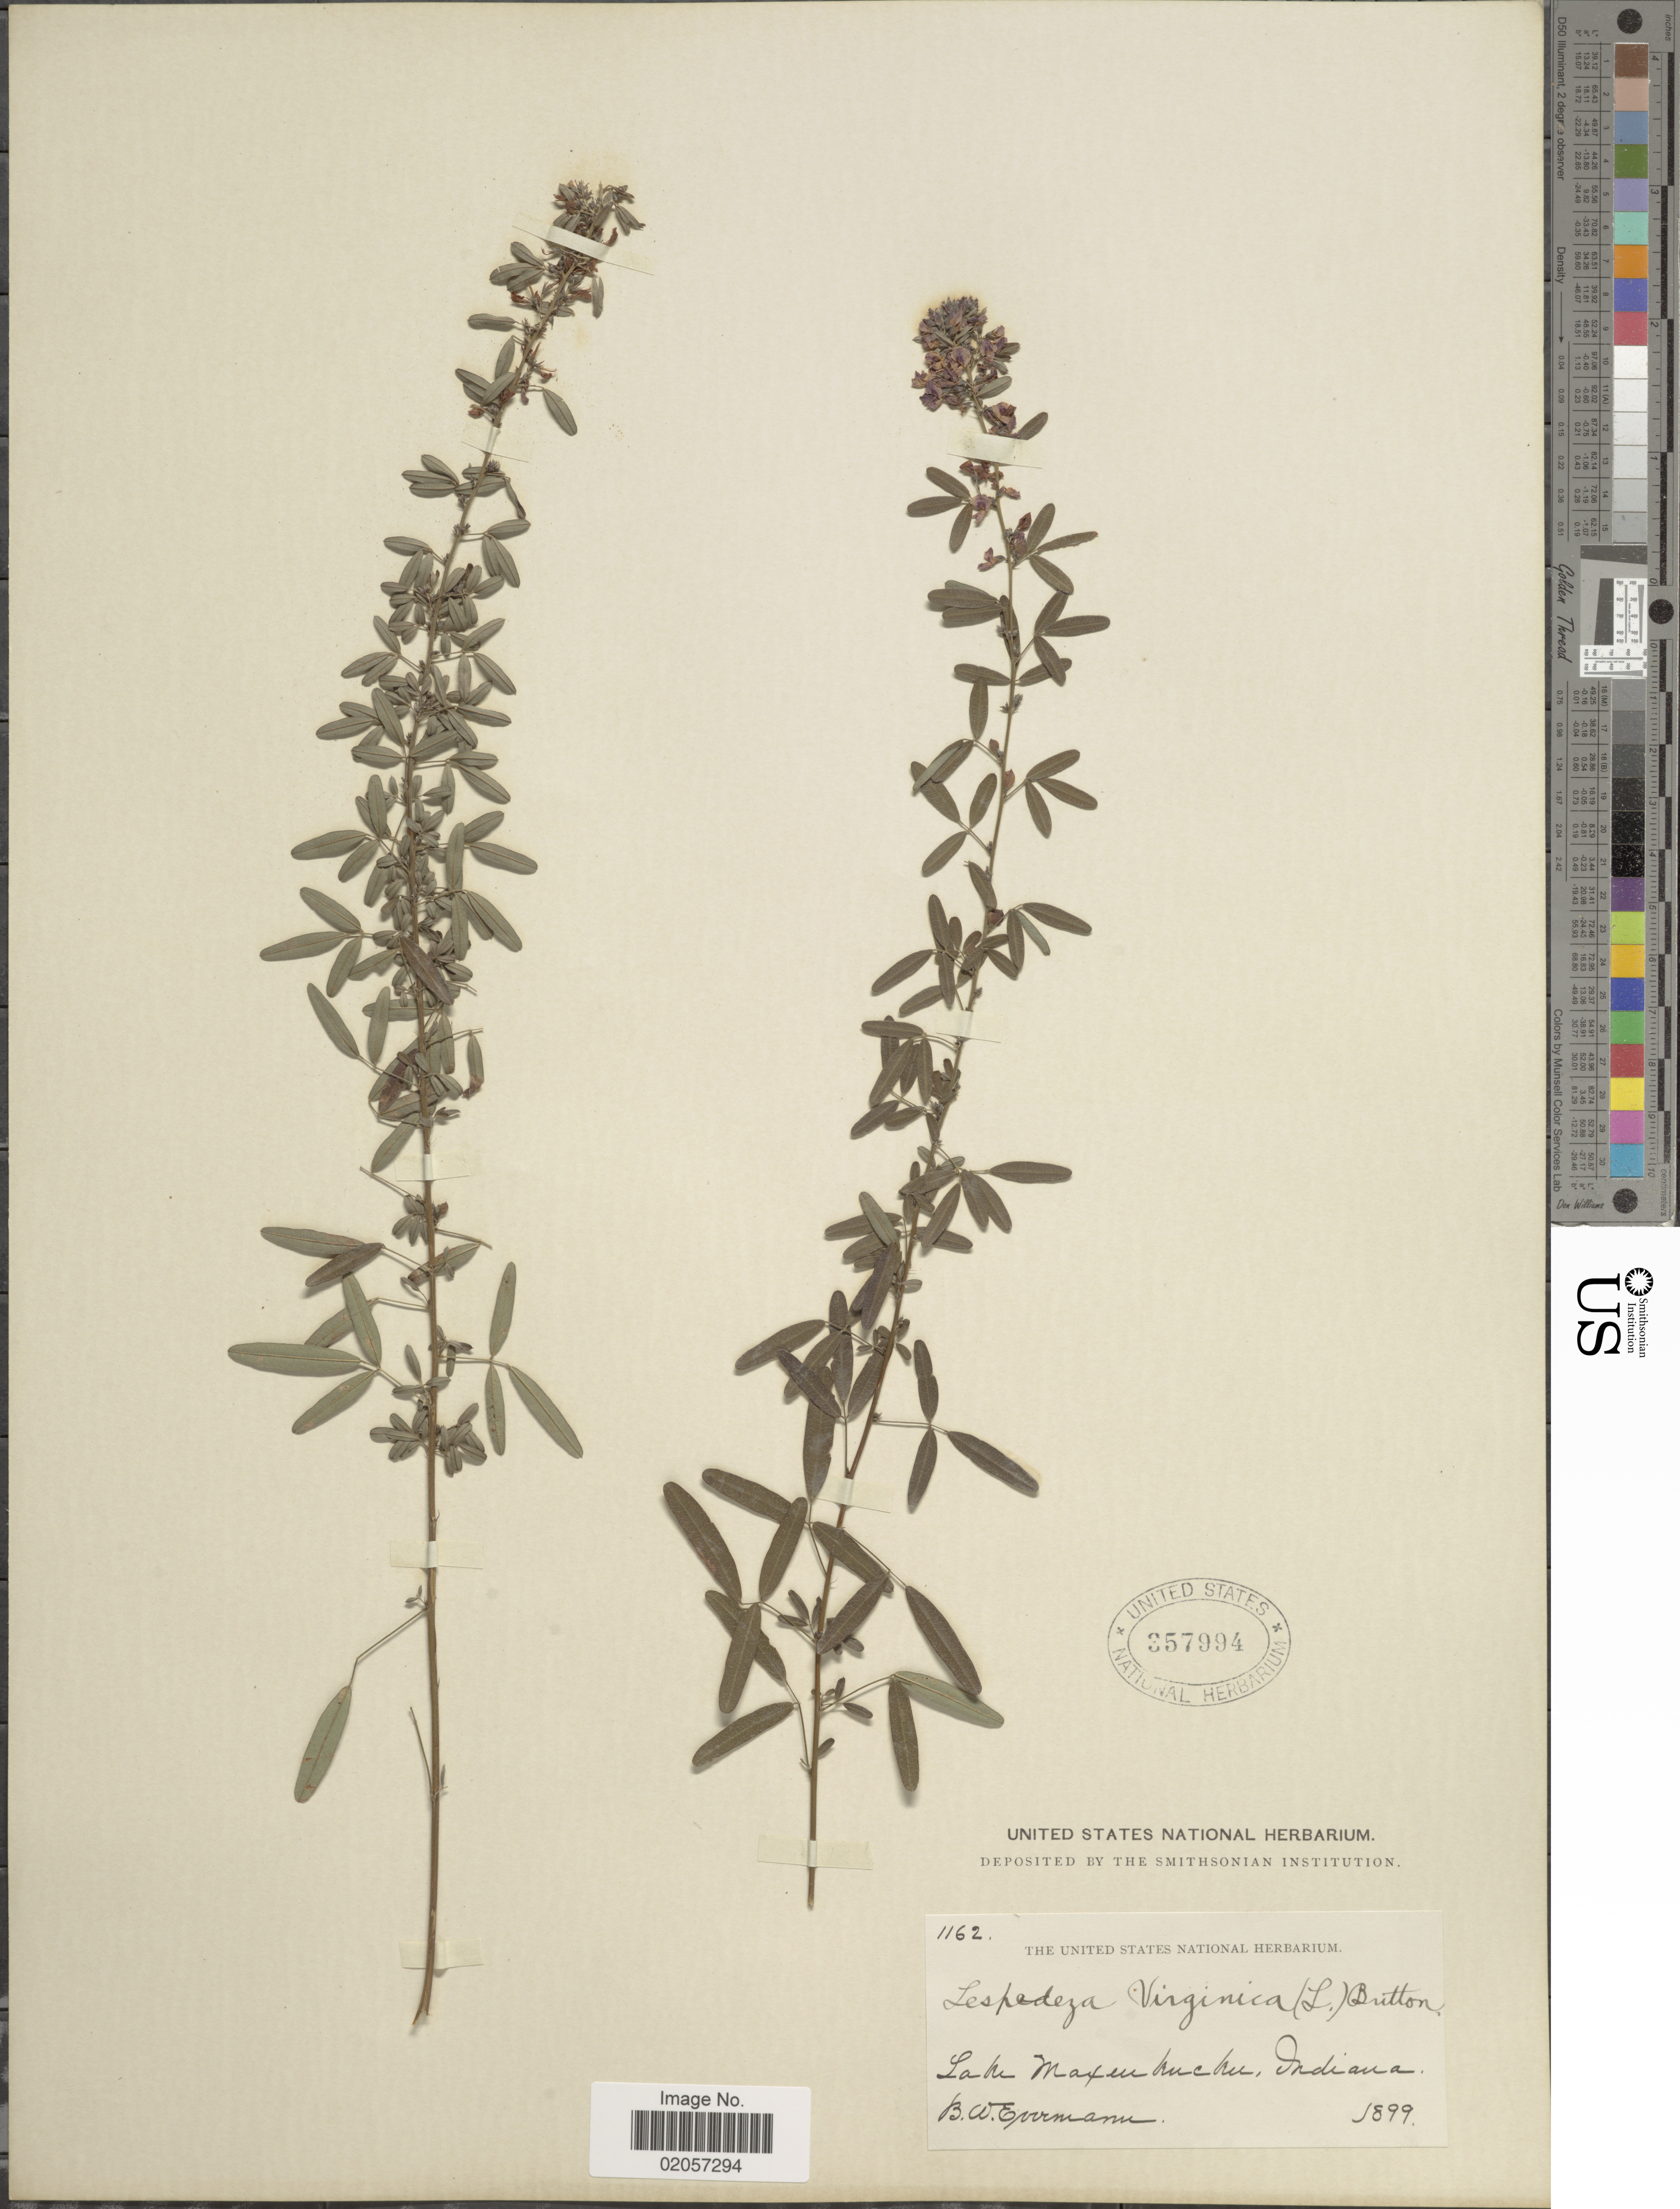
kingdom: Plantae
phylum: Tracheophyta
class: Magnoliopsida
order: Fabales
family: Fabaceae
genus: Lespedeza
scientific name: Lespedeza virginica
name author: (L.) Britton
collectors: B. W. Evermann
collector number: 1162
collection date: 1899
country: United States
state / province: Indiana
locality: Lake, Maxinkuckee, Indiana.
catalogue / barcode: US 357994